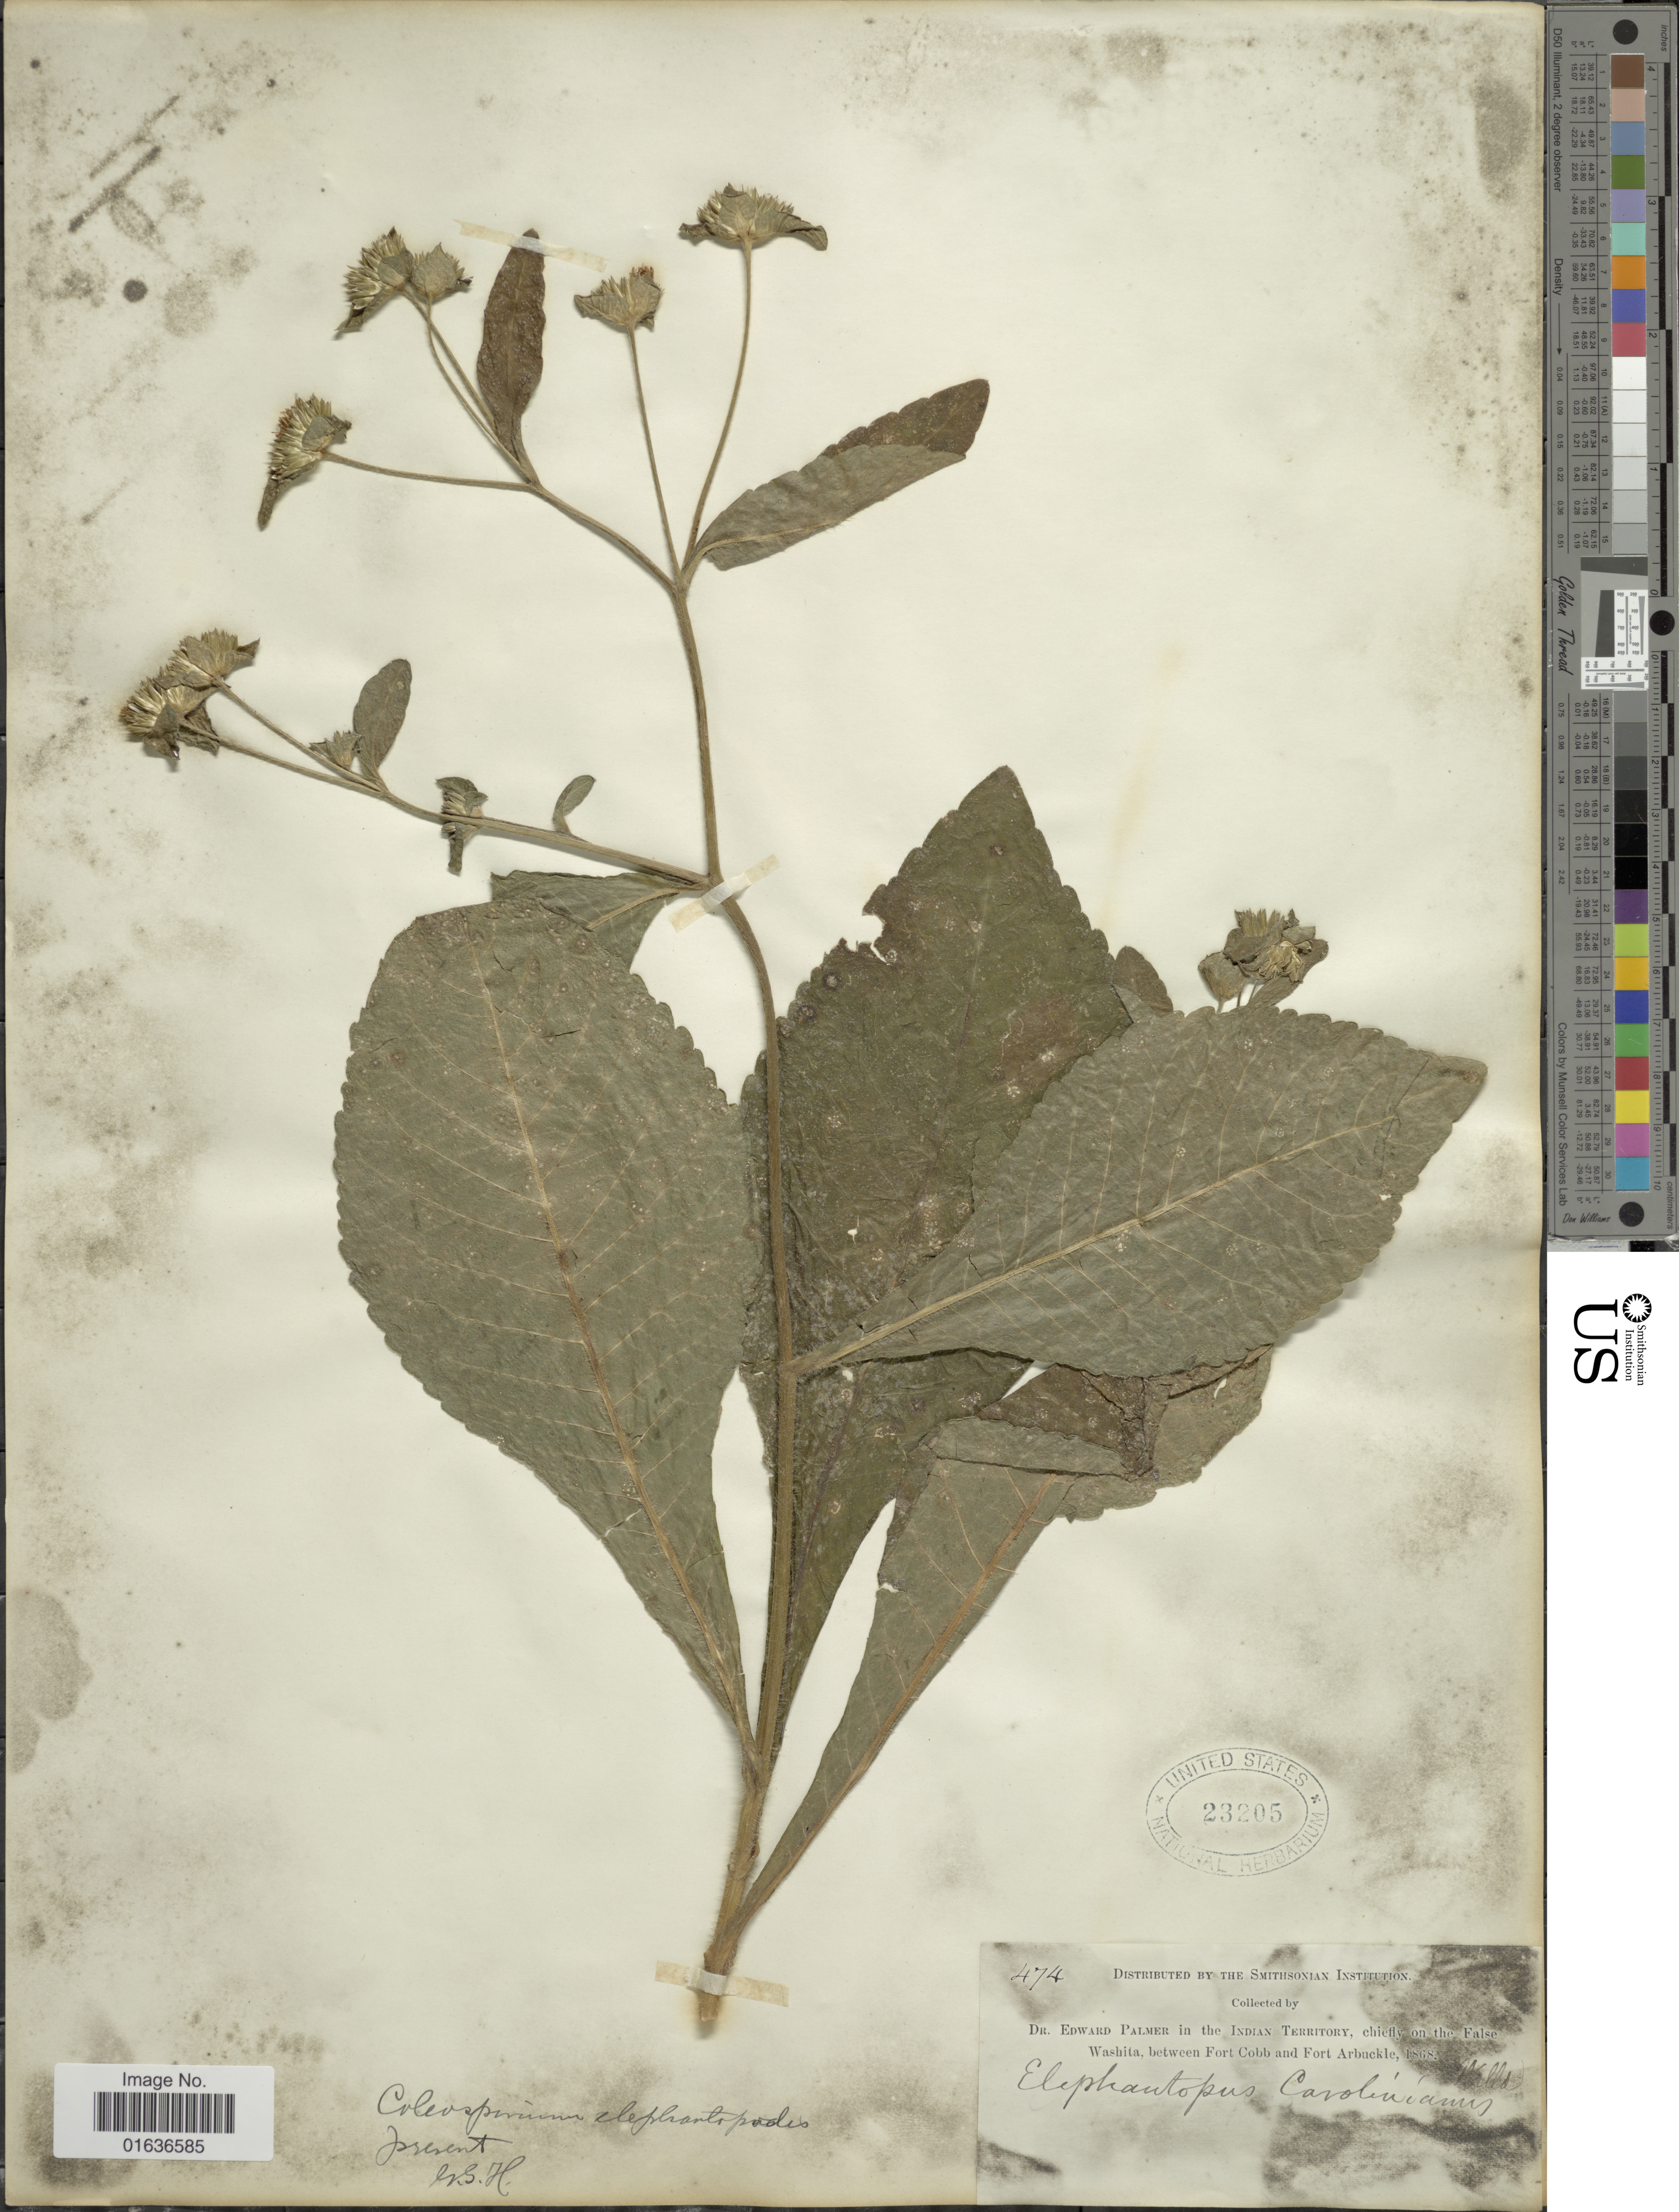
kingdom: Plantae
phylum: Tracheophyta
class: Magnoliopsida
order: Asterales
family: Asteraceae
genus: Elephantopus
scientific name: Elephantopus carolinianus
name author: Raeusch.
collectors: E. Palmer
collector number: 474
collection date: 1868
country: United States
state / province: Oklahoma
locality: Indian Territory, chiefly on the False Washita, between Fort Cobb and Fort Arbuckle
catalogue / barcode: US 23205